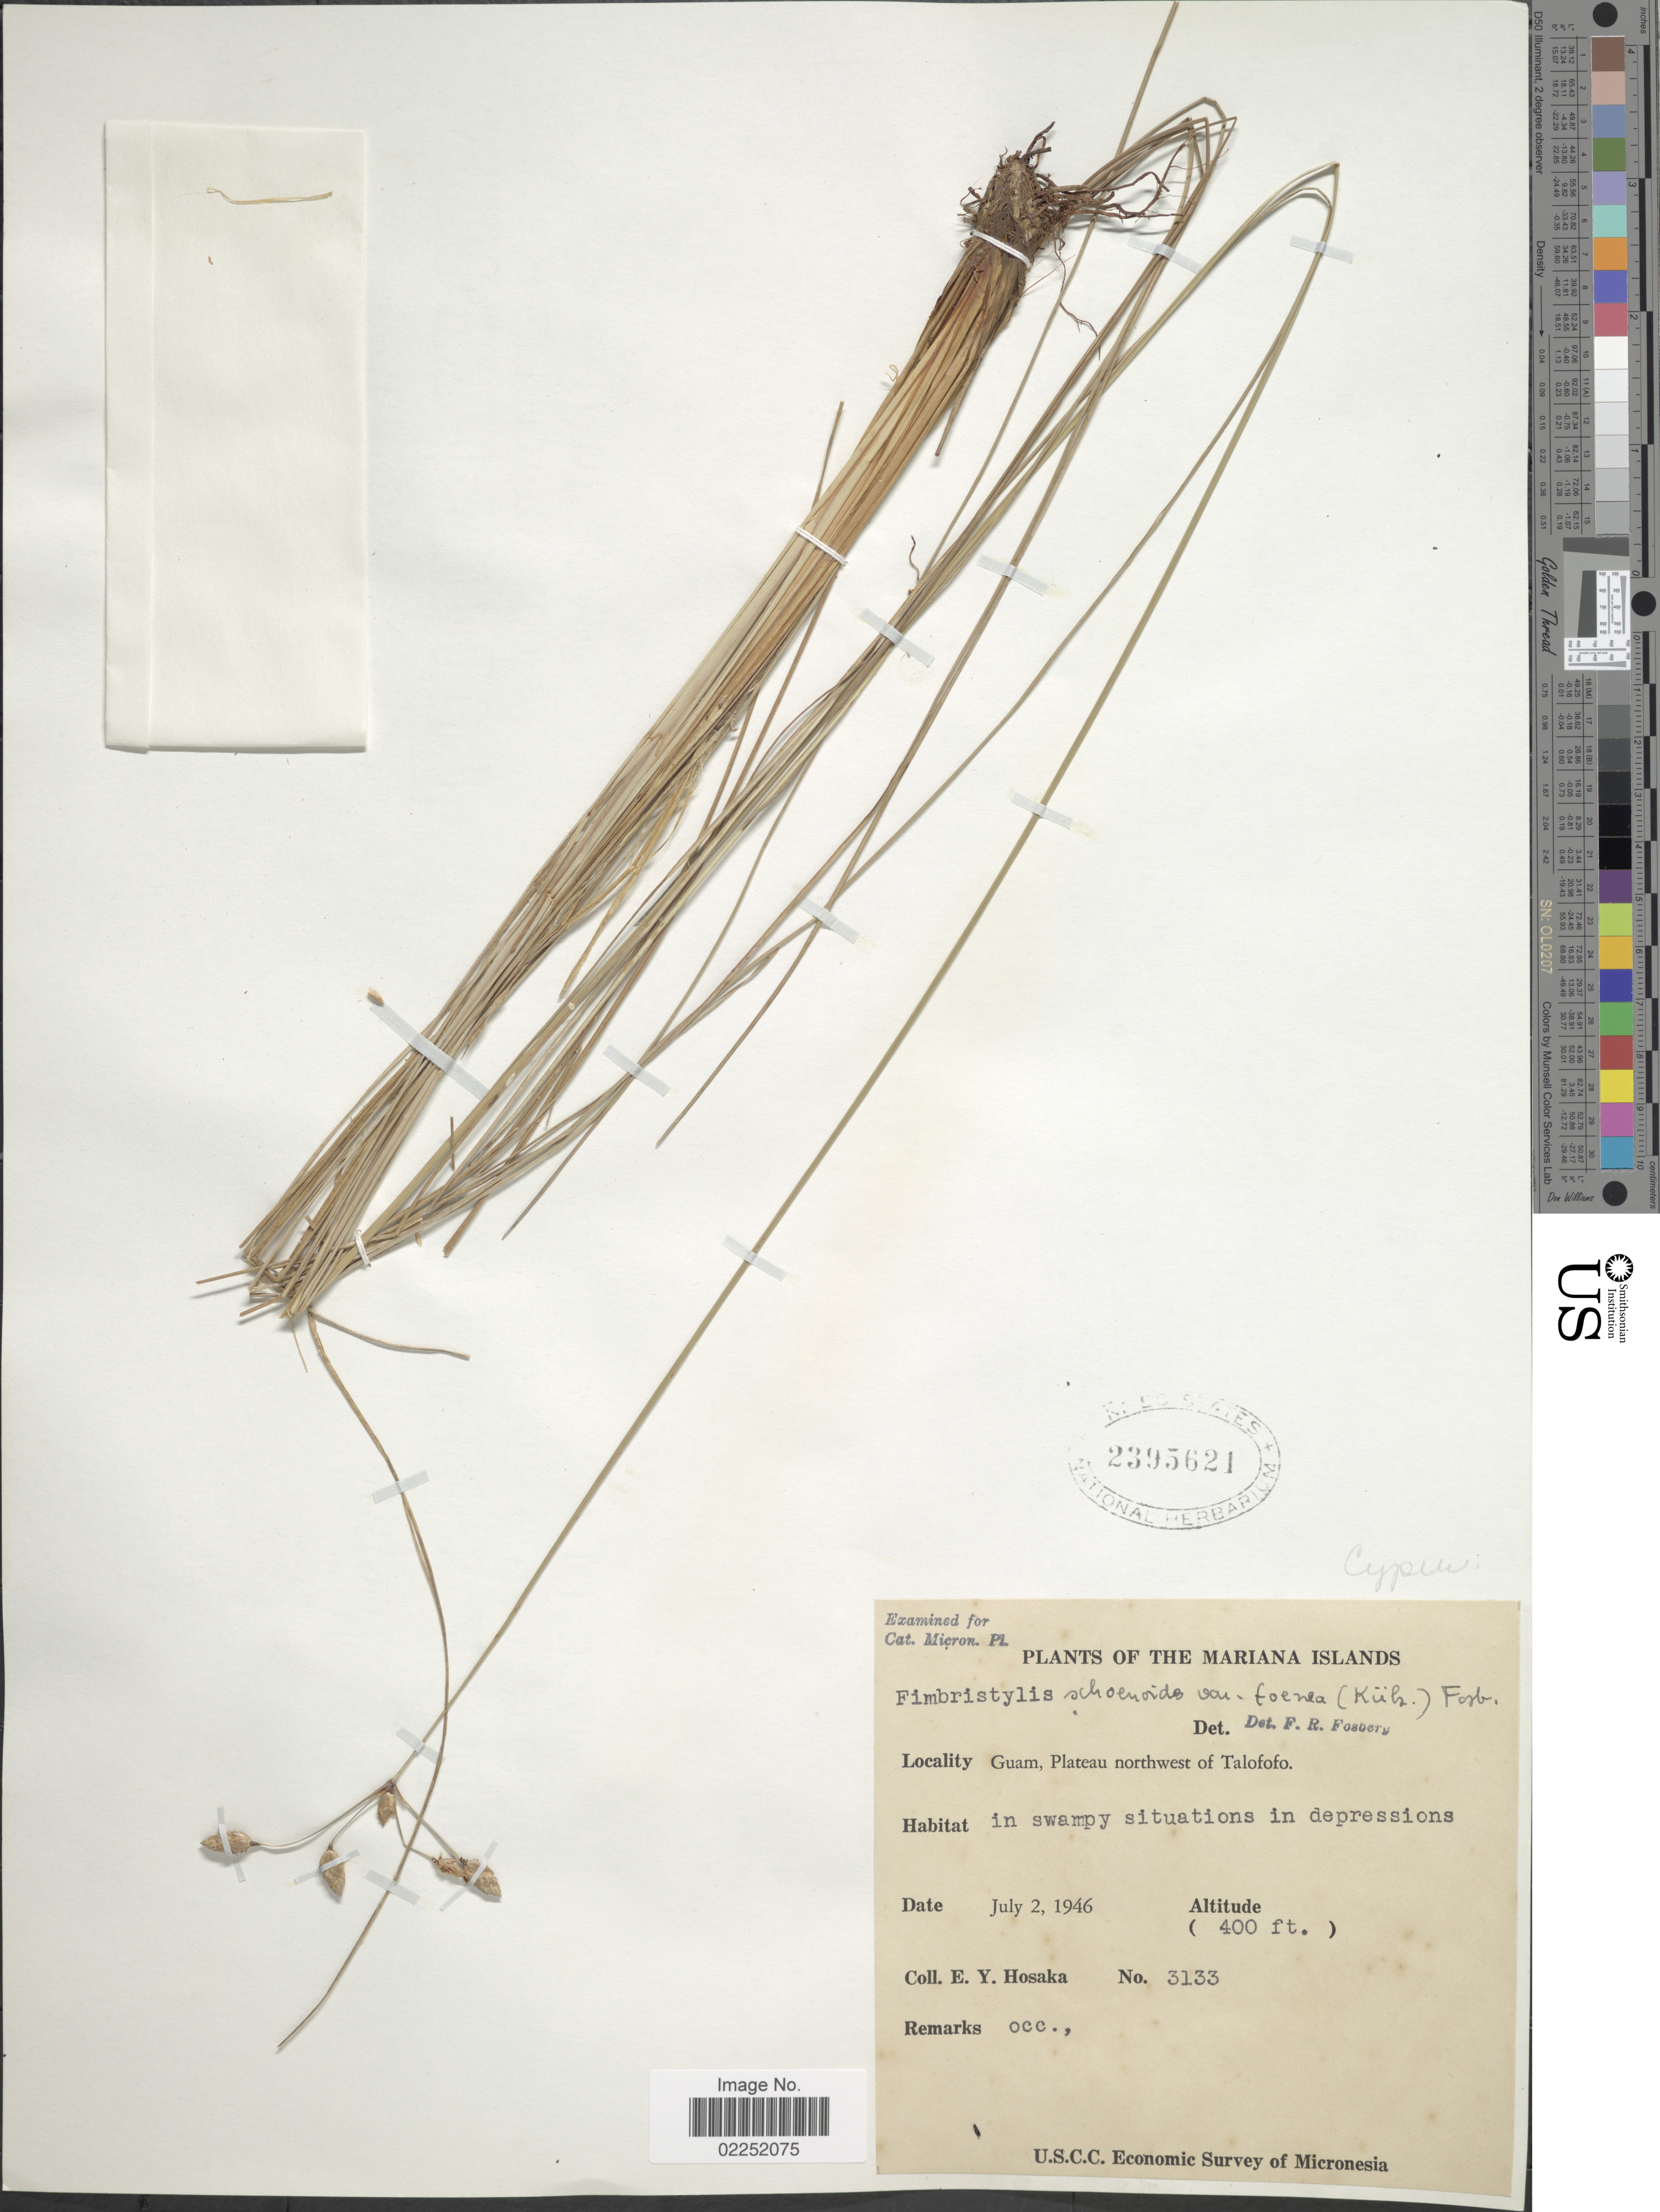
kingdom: Plantae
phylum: Tracheophyta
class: Liliopsida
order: Poales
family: Cyperaceae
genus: Fimbristylis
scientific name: Fimbristylis tristachya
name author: R. Br.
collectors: E. Y. Hosaka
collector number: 3133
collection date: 1946-07-02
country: Guam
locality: The Mariana Islands, Plateau northwest of Talofofo, in swampy situations in depressions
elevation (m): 122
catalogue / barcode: US 2395621